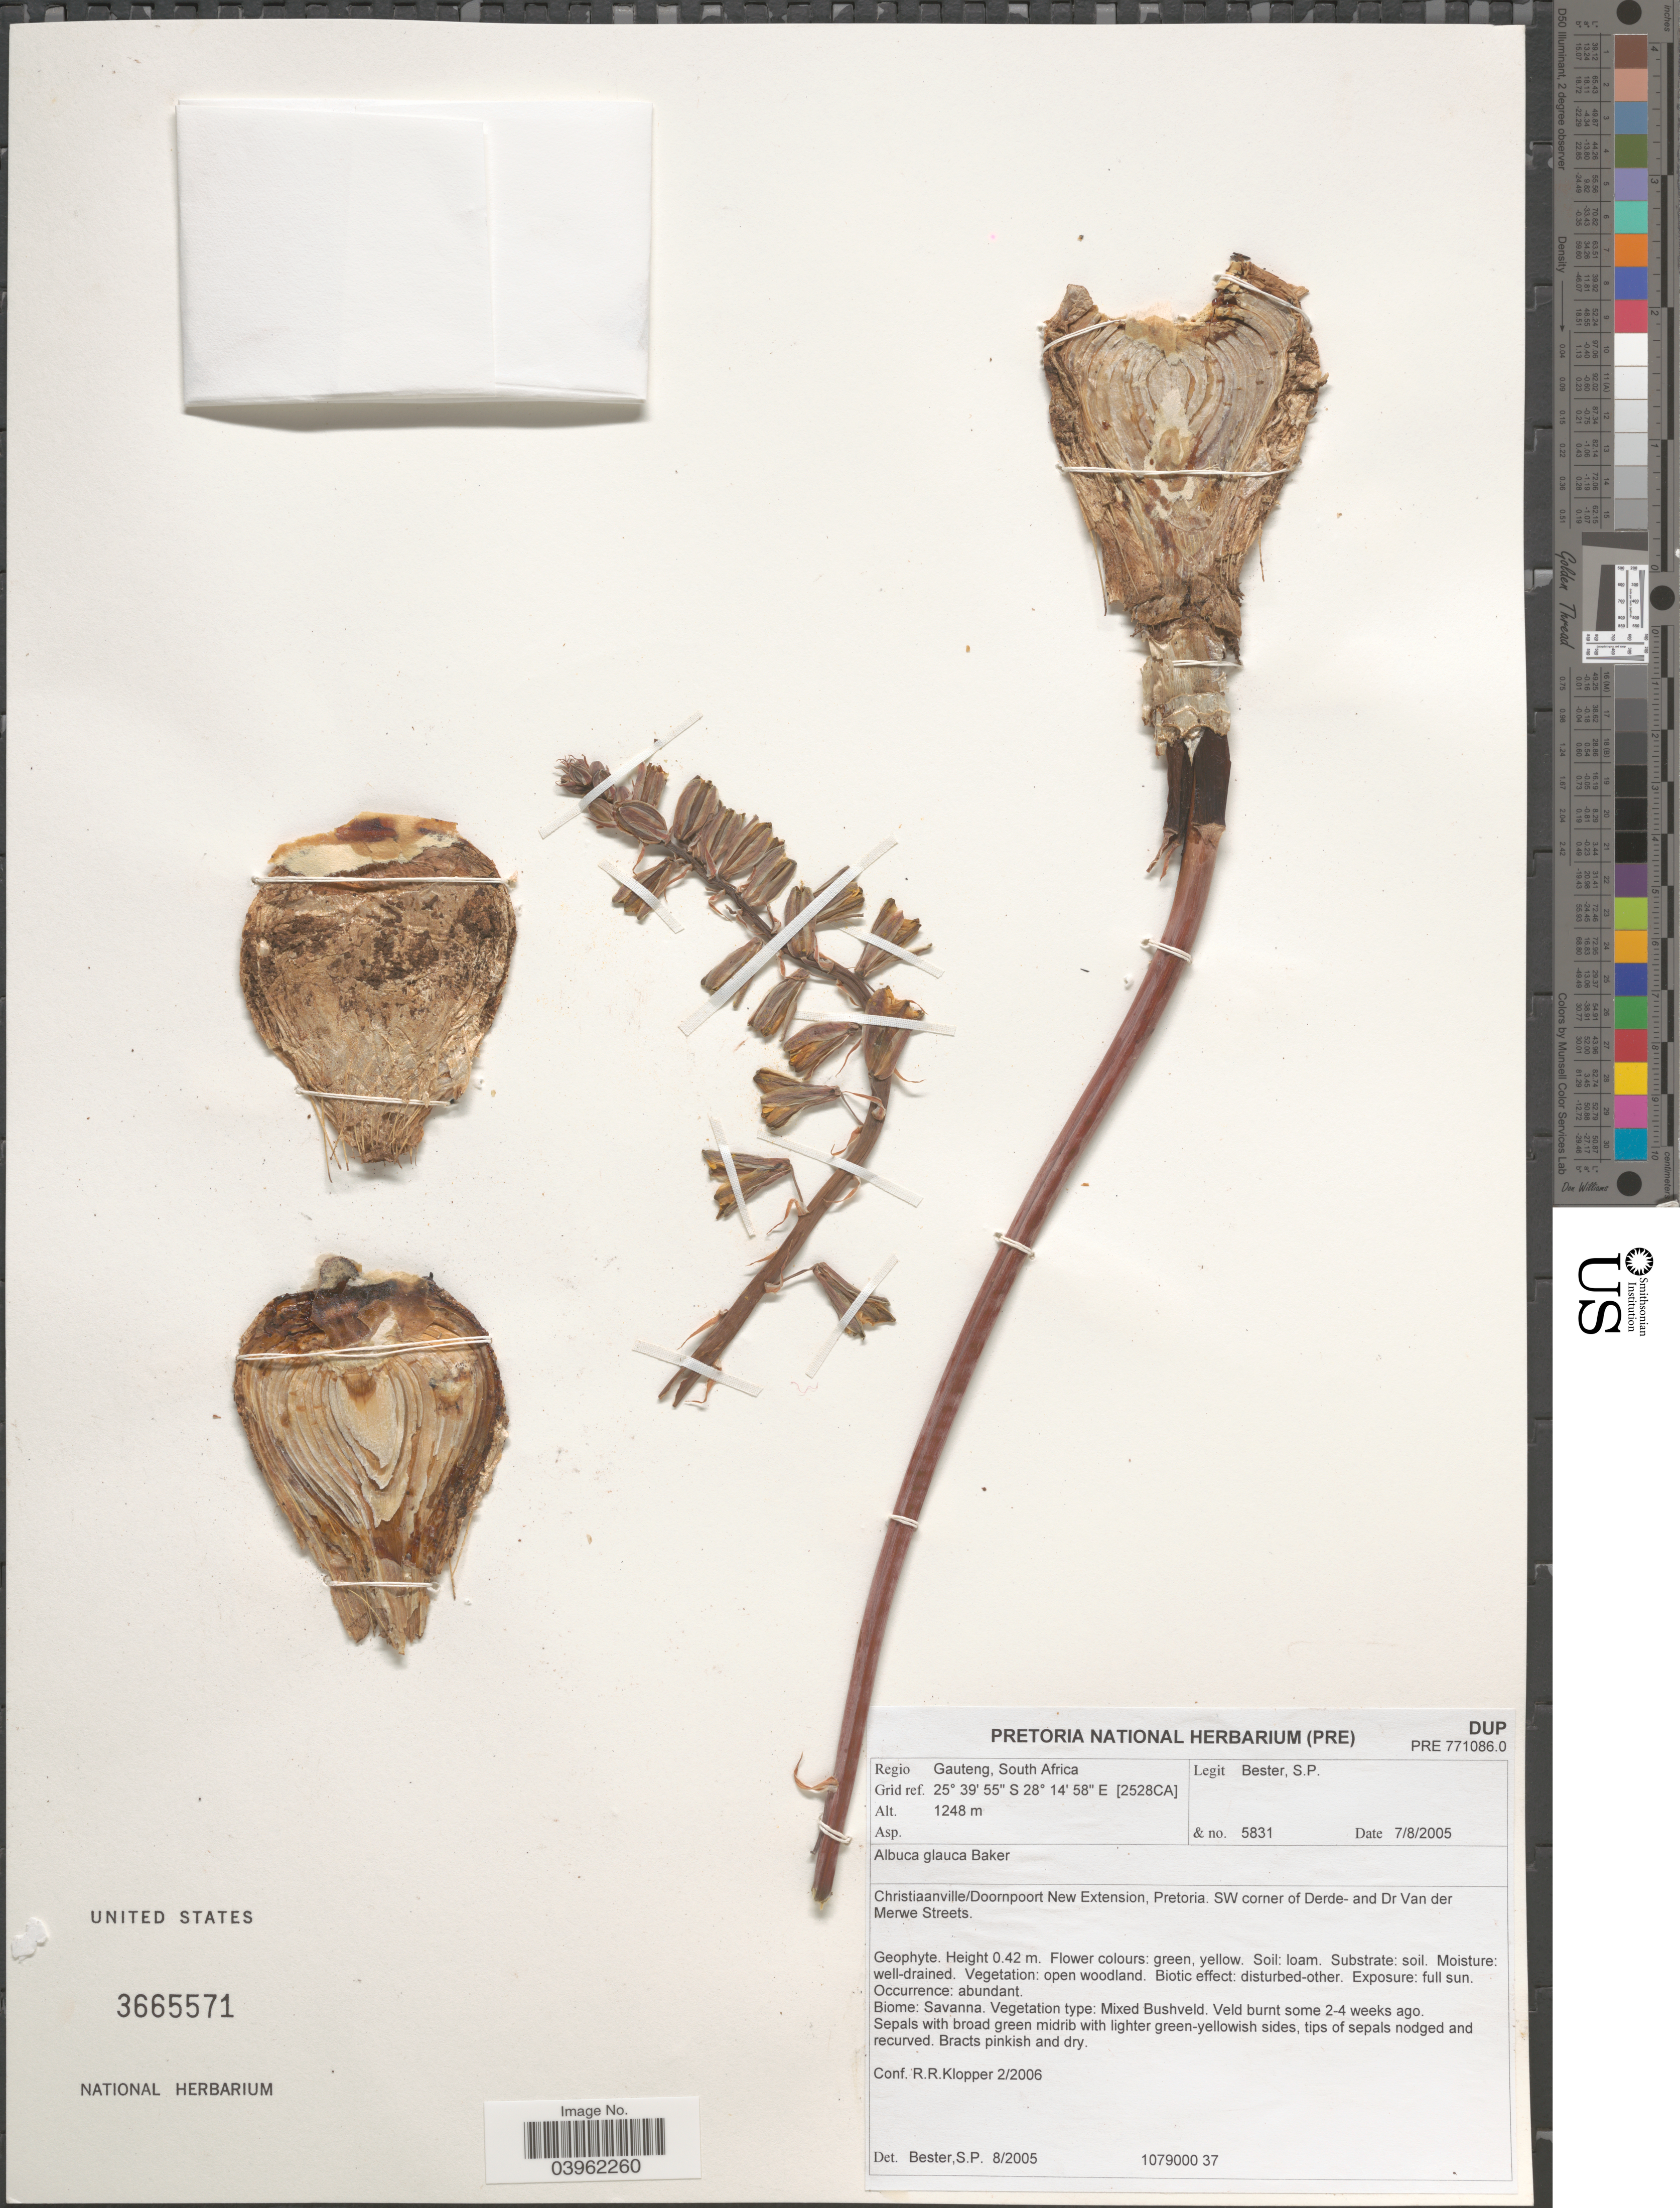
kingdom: Plantae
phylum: Tracheophyta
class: Liliopsida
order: Asparagales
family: Asparagaceae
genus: Albuca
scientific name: Albuca glauca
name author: Baker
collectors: S. Bester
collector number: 5831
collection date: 2005-08-07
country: South Africa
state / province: Gauteng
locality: Regio Gauteng. Grid ref. [2528CA]. Christiaanville/Doornpoort New Extension, Pretoria. SW corner of Derde- and Dr Van der Merwe Streets.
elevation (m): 1248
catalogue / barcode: US 3665571